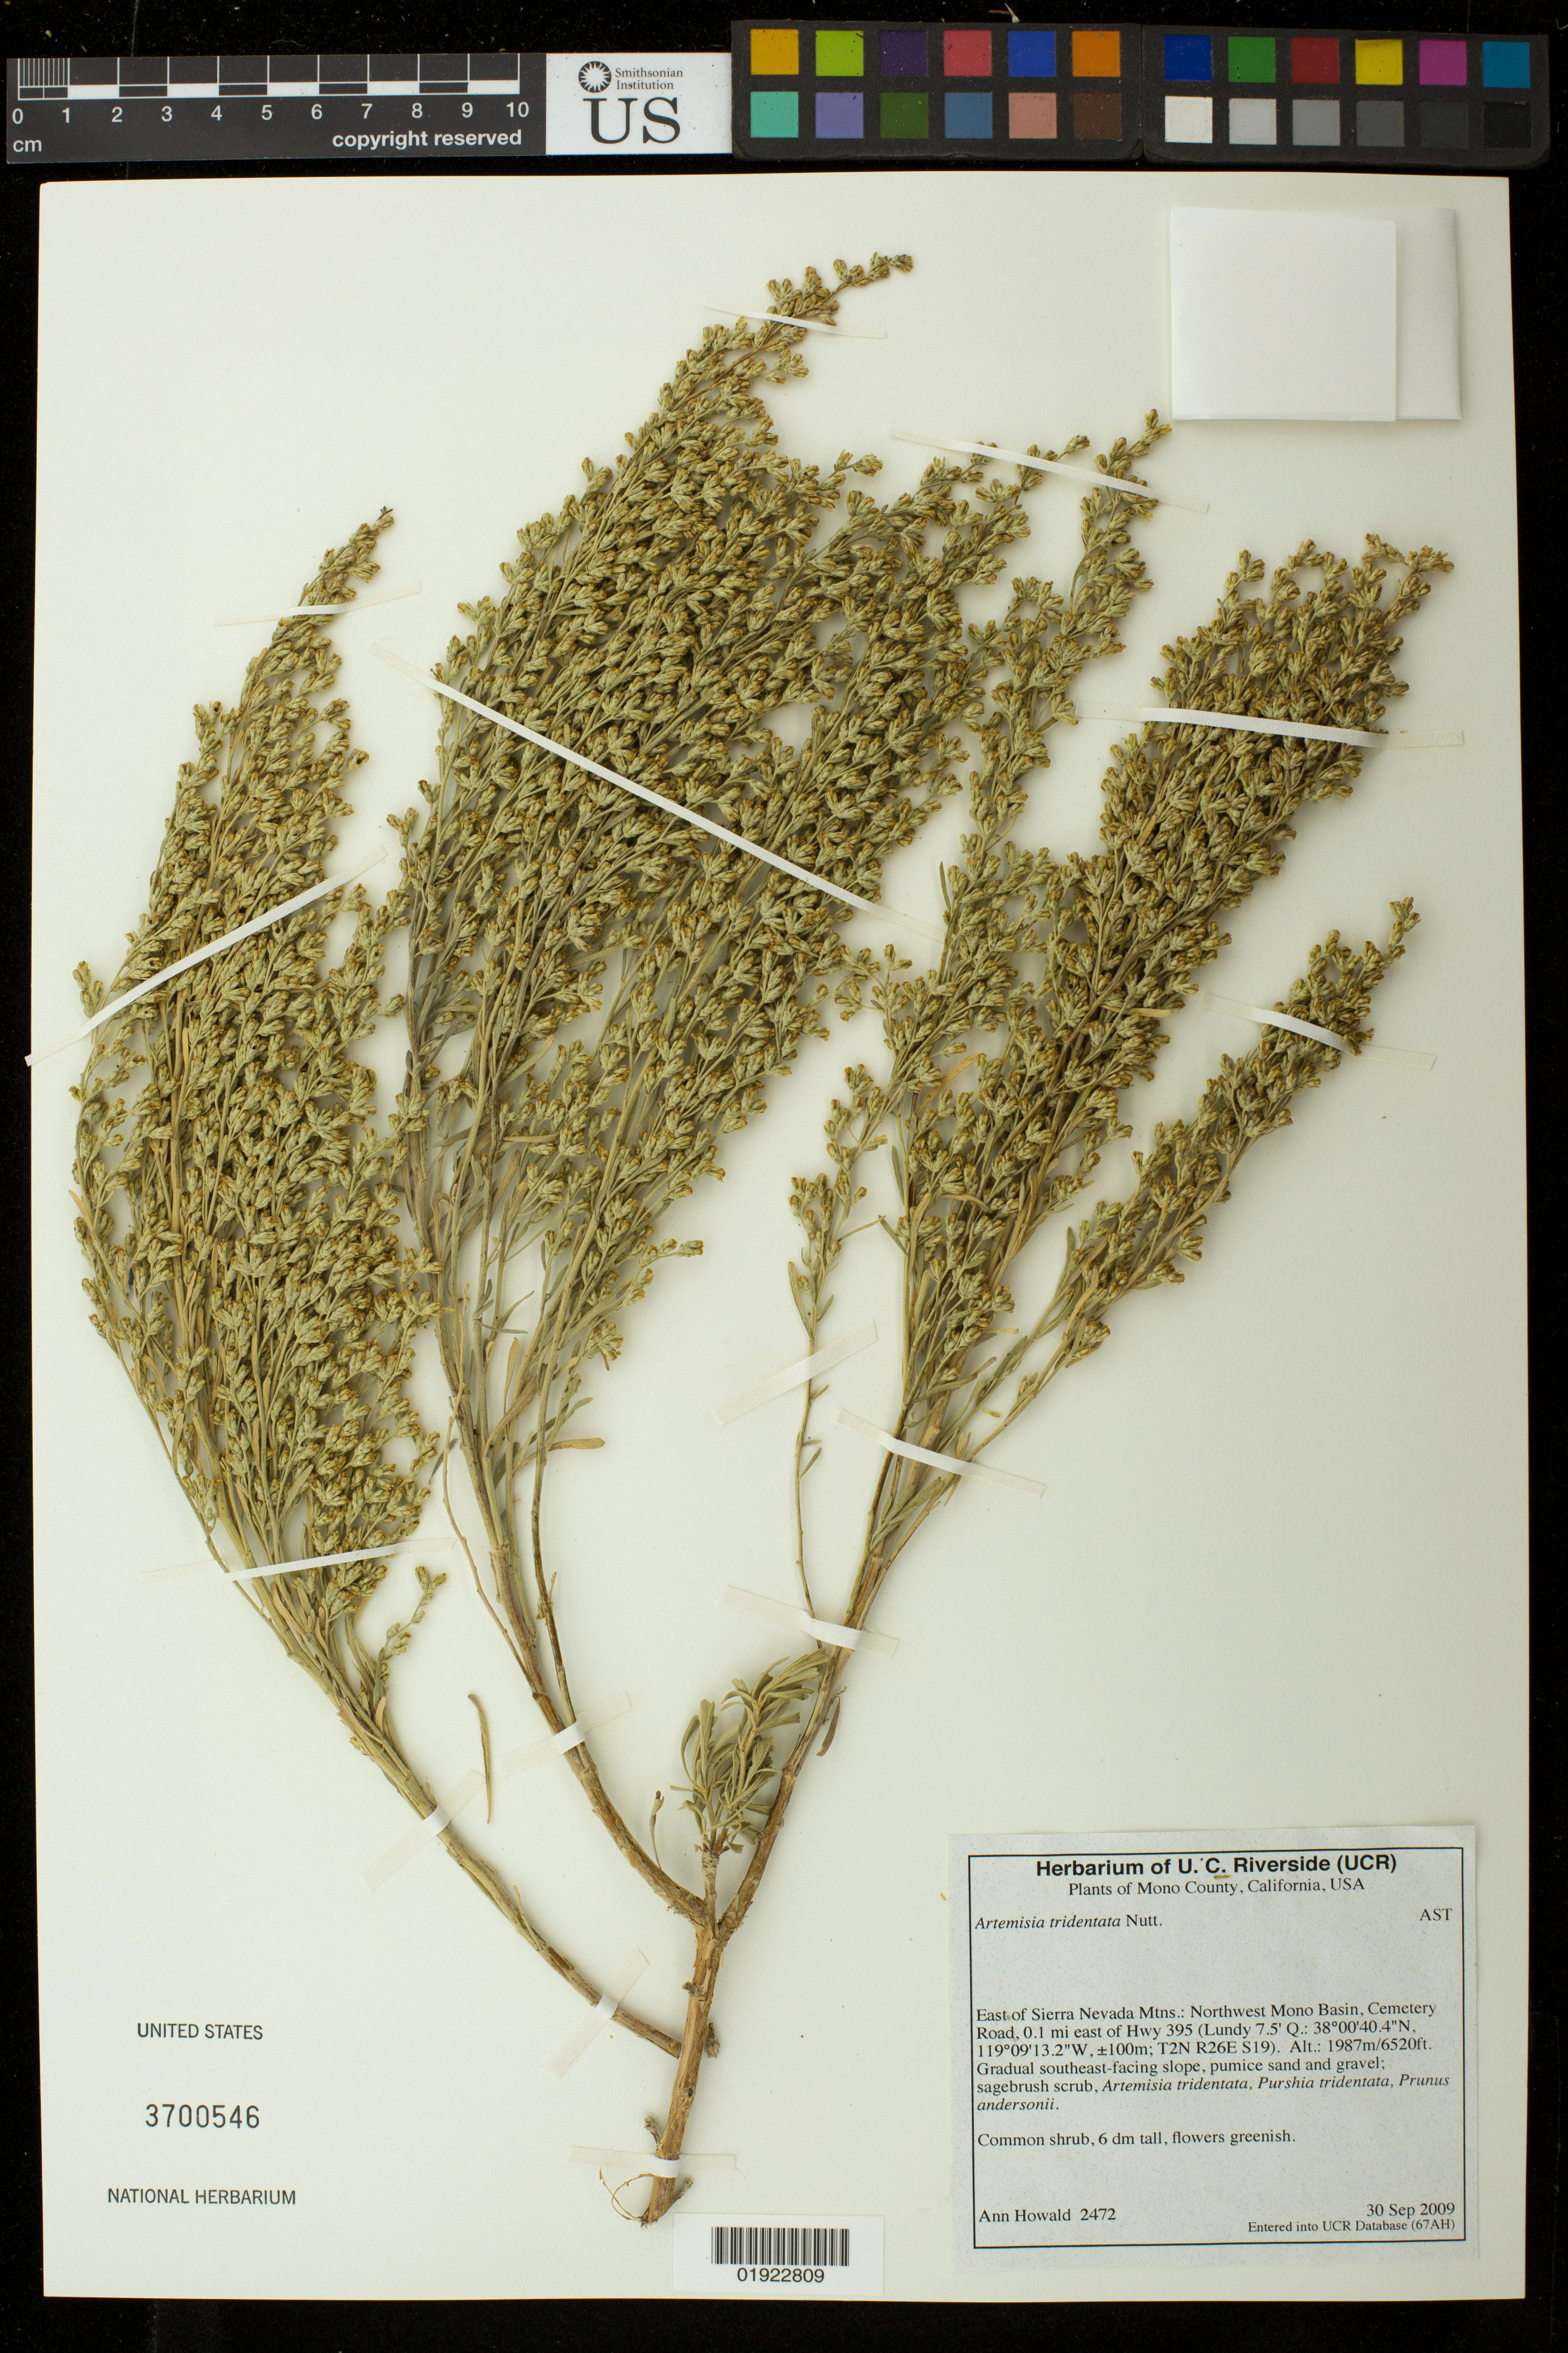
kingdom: Plantae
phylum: Tracheophyta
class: Magnoliopsida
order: Asterales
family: Asteraceae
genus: Artemisia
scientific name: Artemisia tridentata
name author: Nutt.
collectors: A. Howald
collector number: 2472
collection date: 2009-09-30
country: United States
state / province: California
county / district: Mono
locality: East of Sierra Nevada Mtns.: Northwest Mono Basin, Cemetery Road, 0.1 mi east of Hwy 395.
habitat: Gradual southeast-facing slope, pumice sand and gravel; sagebrush scrub.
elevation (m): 1987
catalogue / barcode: US 3700546